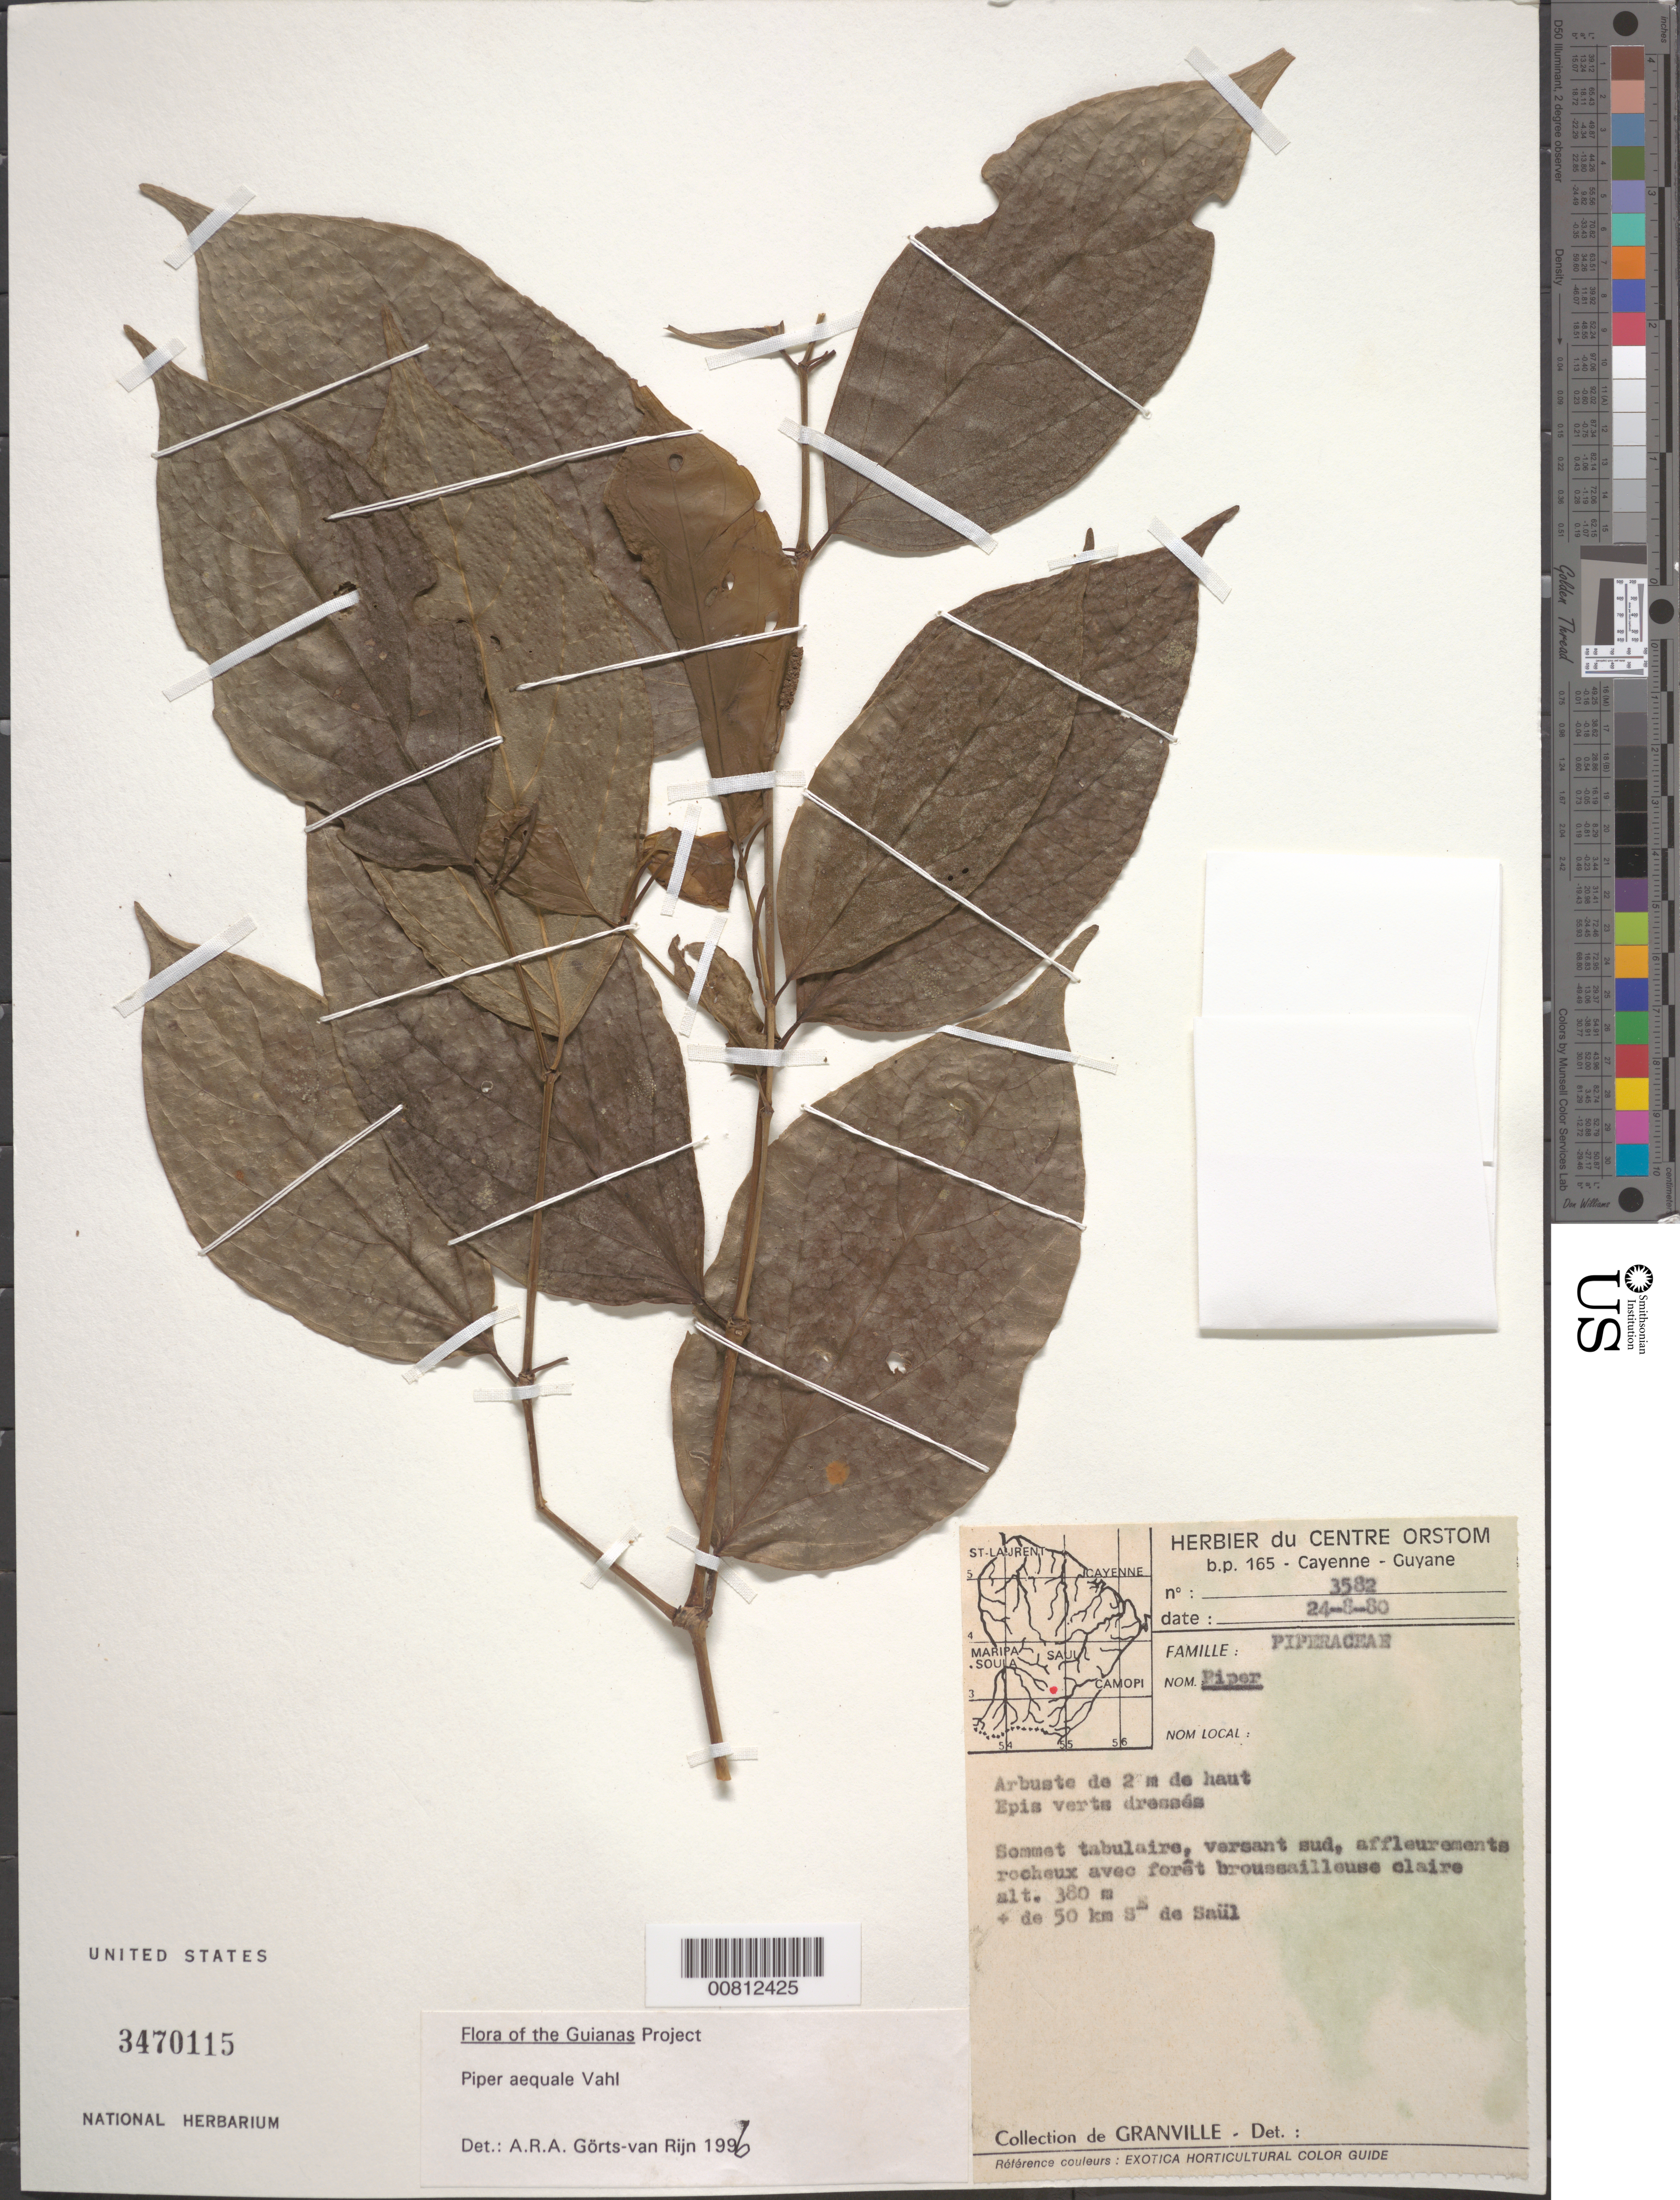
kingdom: Plantae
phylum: Tracheophyta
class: Magnoliopsida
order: Piperales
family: Piperaceae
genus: Piper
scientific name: Piper aequale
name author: Vahl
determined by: Görts-van Rijn, A. R. A.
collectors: A. .R. A. Görts-van Rijn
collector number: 3582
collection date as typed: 24-Aug-80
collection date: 1980-08-24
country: French Guiana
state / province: Cayenne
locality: Cayenne, + de 50 km SE de Saül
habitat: Sommet tabulaire, versant sud, affleurements rocheux avec forêt brousailleuse claire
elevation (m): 380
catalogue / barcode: US 3470115